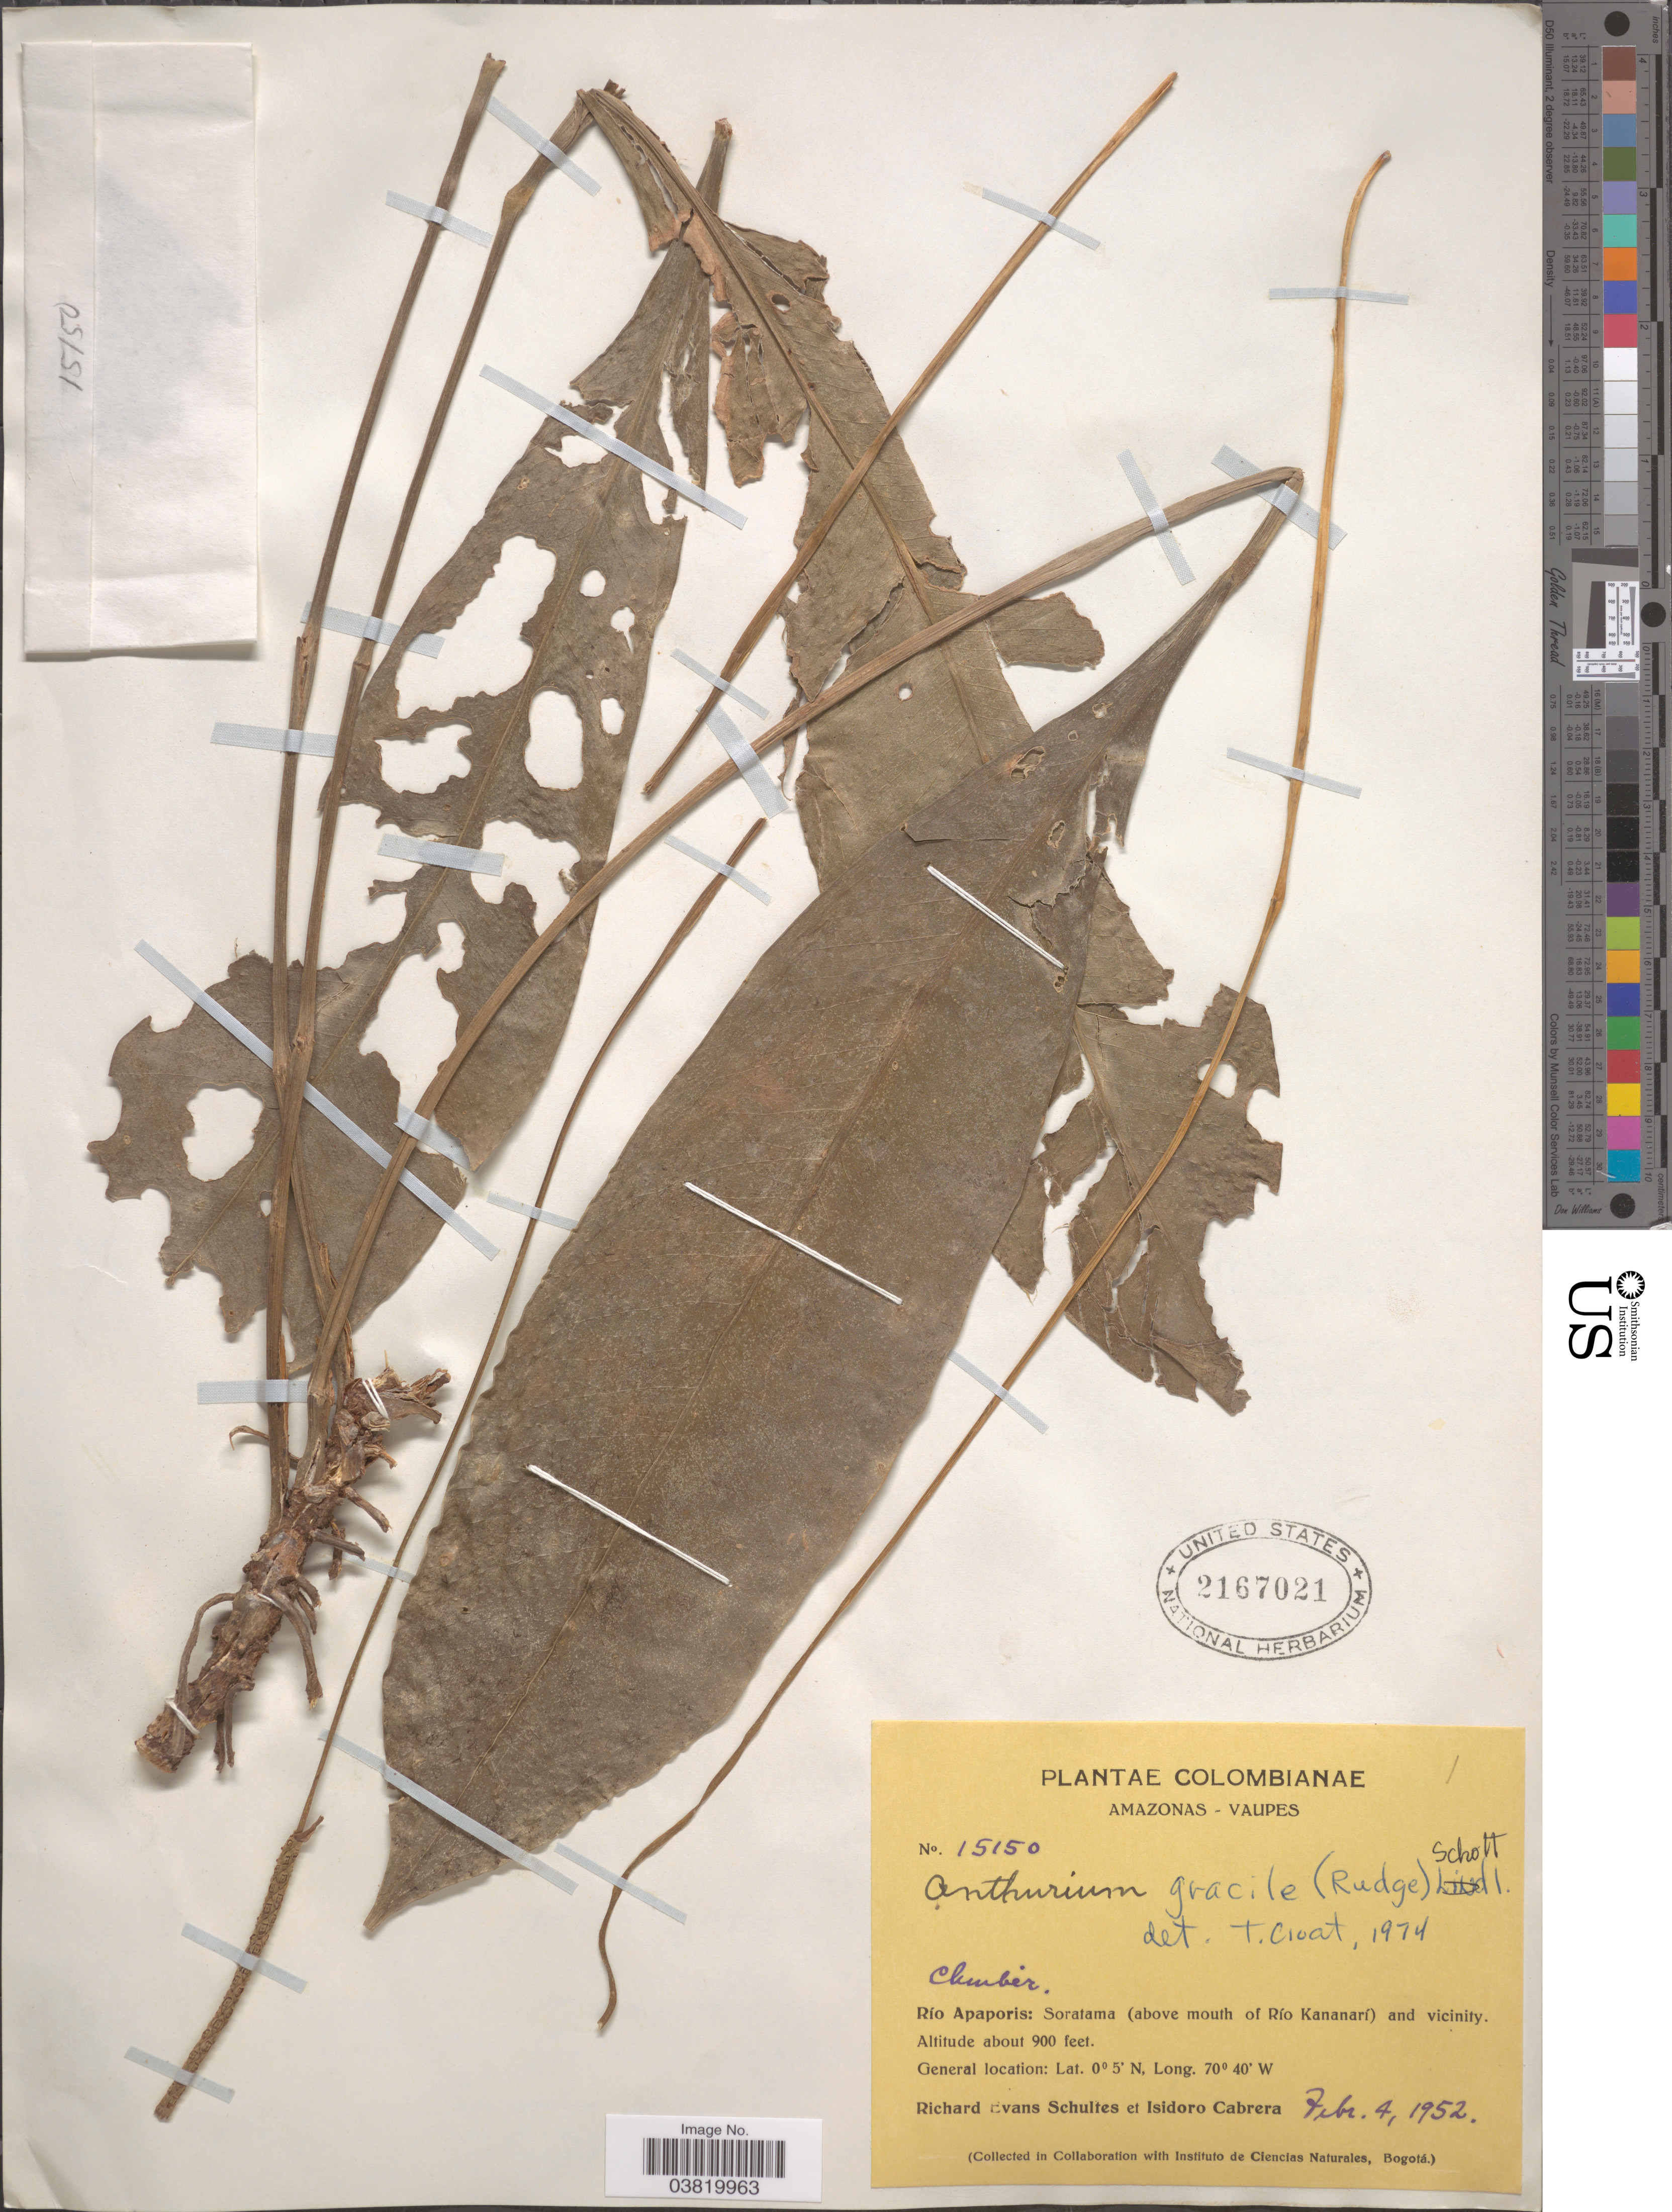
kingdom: Plantae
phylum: Tracheophyta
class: Liliopsida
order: Alismatales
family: Araceae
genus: Anthurium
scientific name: Anthurium gracile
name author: (Rudge) Schott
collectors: R. E. Schultes & I. Cabrera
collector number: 15150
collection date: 1952-02-04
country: Colombia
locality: Amazonas-Vaupes. Río Apaporis: Soratama (above mouth of Río Kananarí) and vicinity.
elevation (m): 274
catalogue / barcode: US 2167021